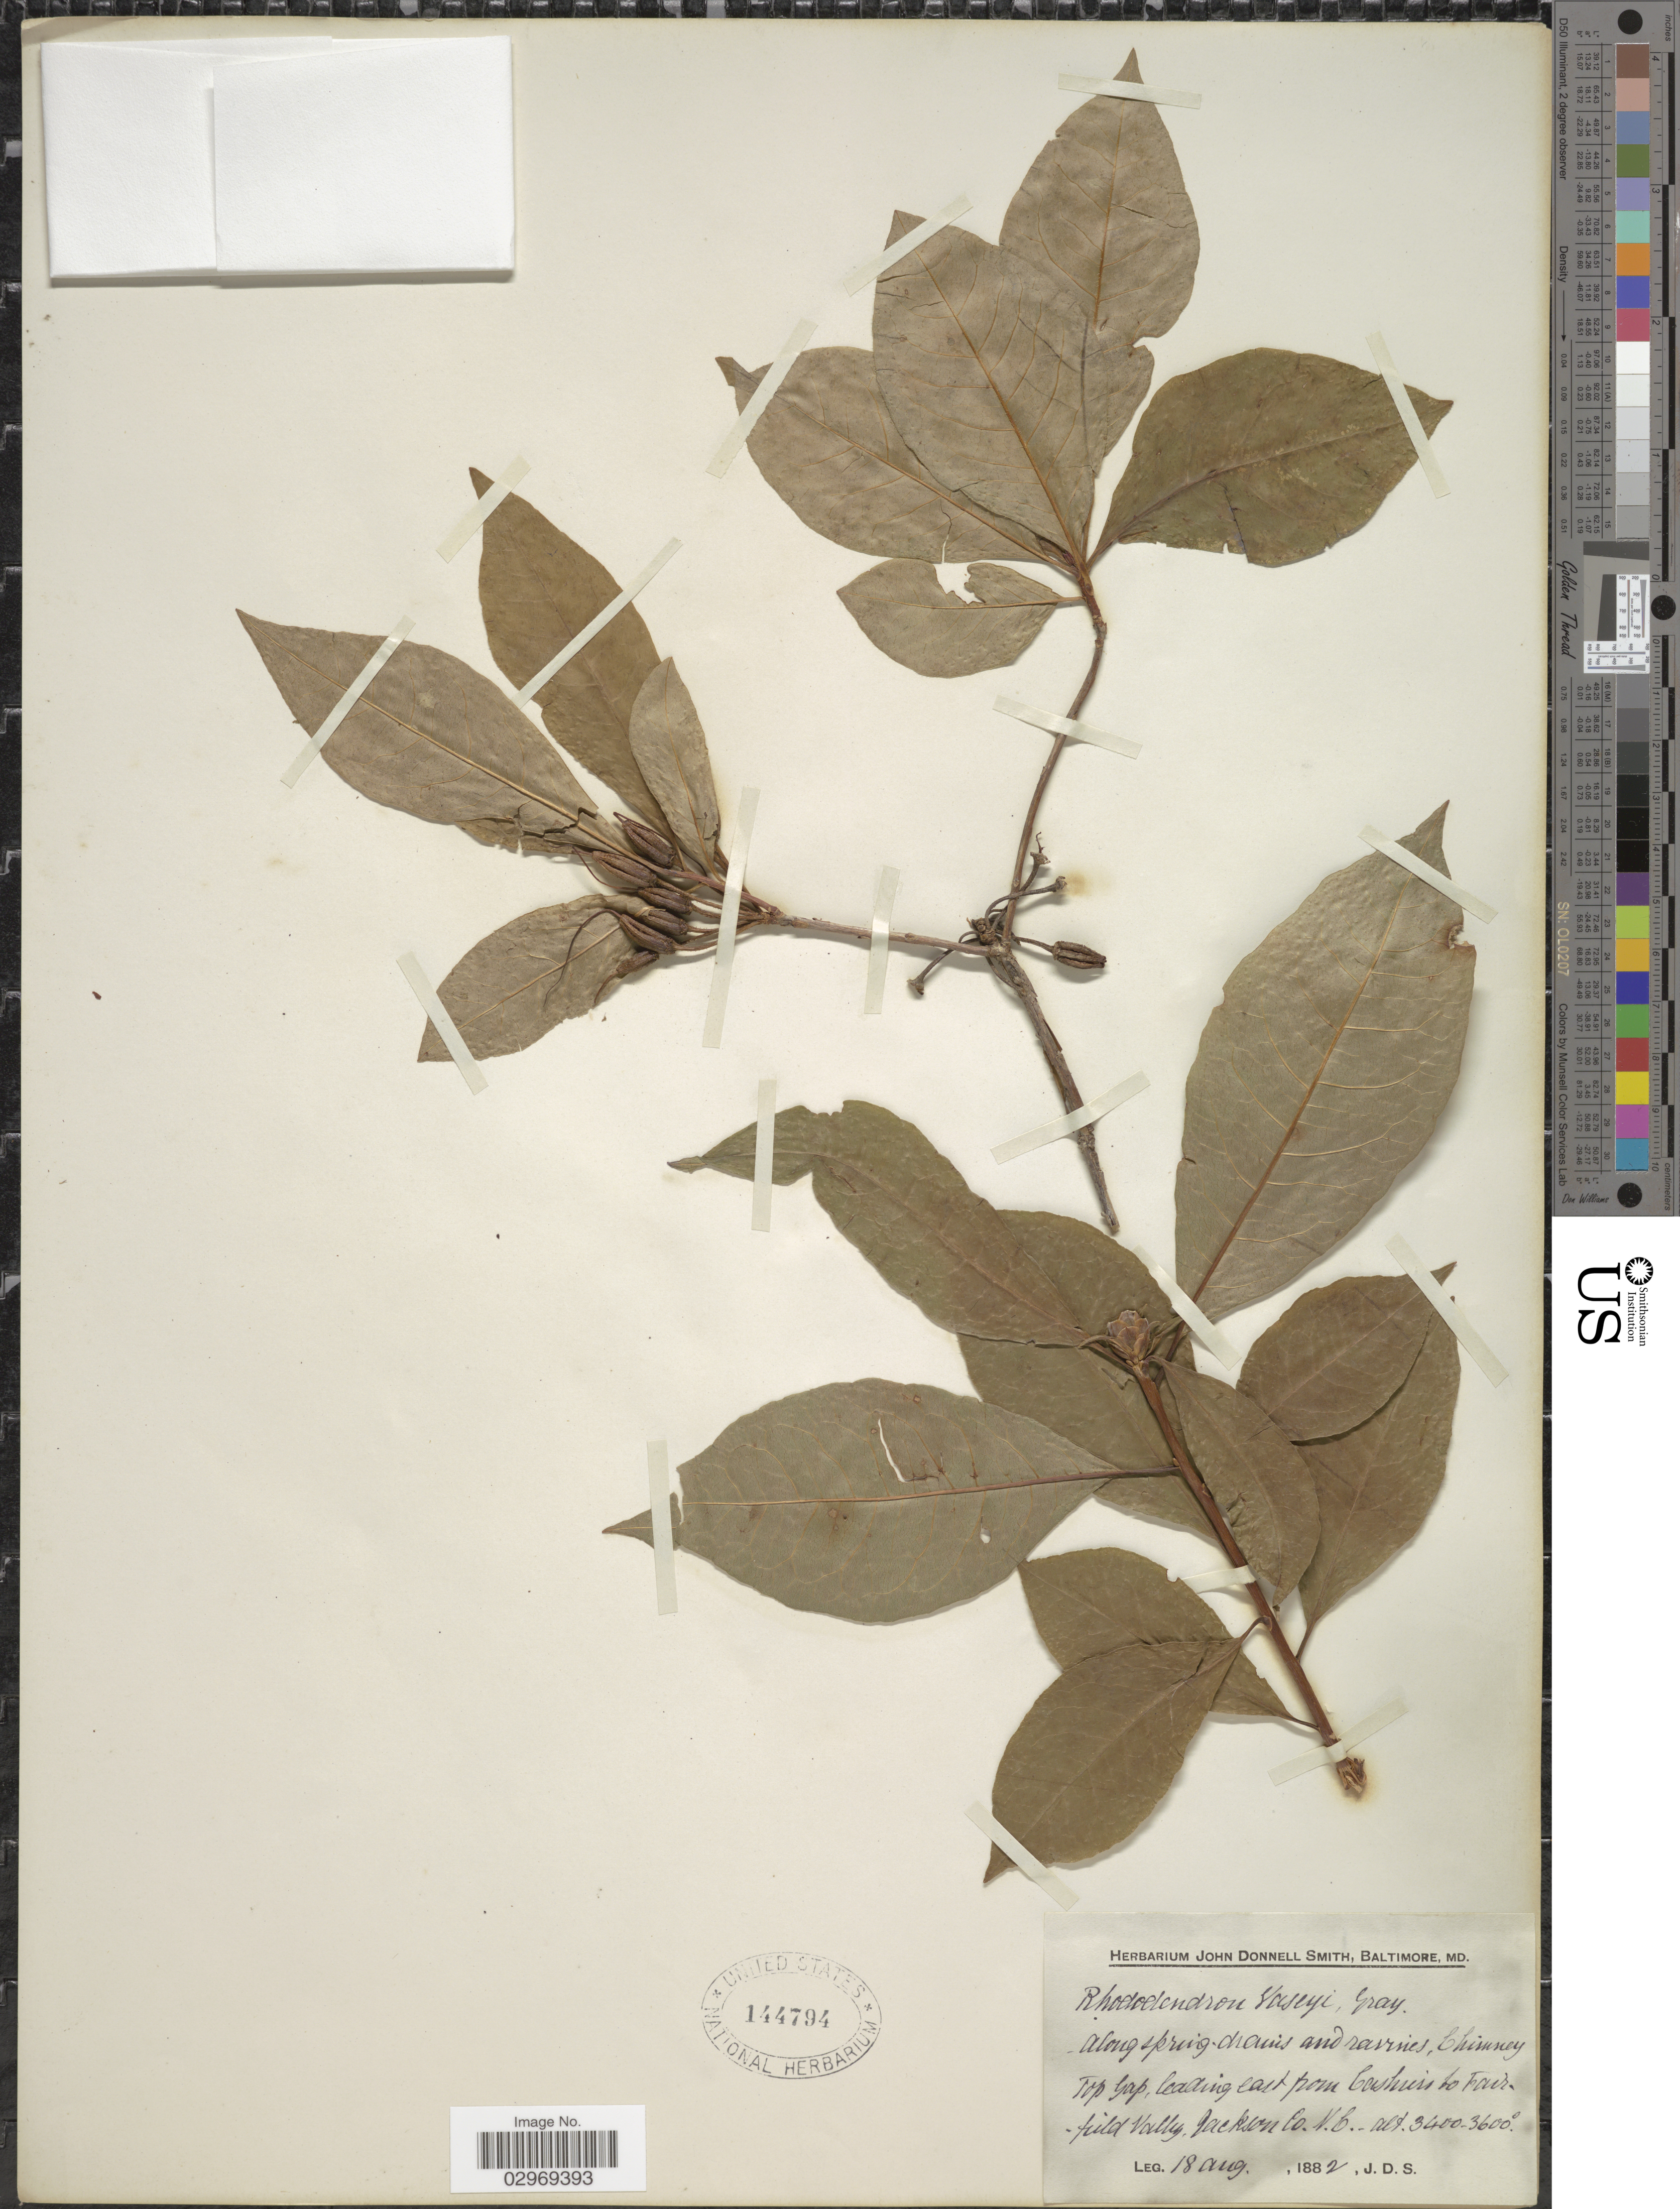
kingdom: Plantae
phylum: Tracheophyta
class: Magnoliopsida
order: Ericales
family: Ericaceae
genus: Rhododendron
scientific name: Rhododendron vaseyi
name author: A. Gray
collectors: J. Donnell Smith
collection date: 1882-08-18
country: United States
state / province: North Carolina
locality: Chimney Top Gap, leading east from Cashiers to Fairfield Valley, Jackson Co.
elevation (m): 1036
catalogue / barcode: US 144794